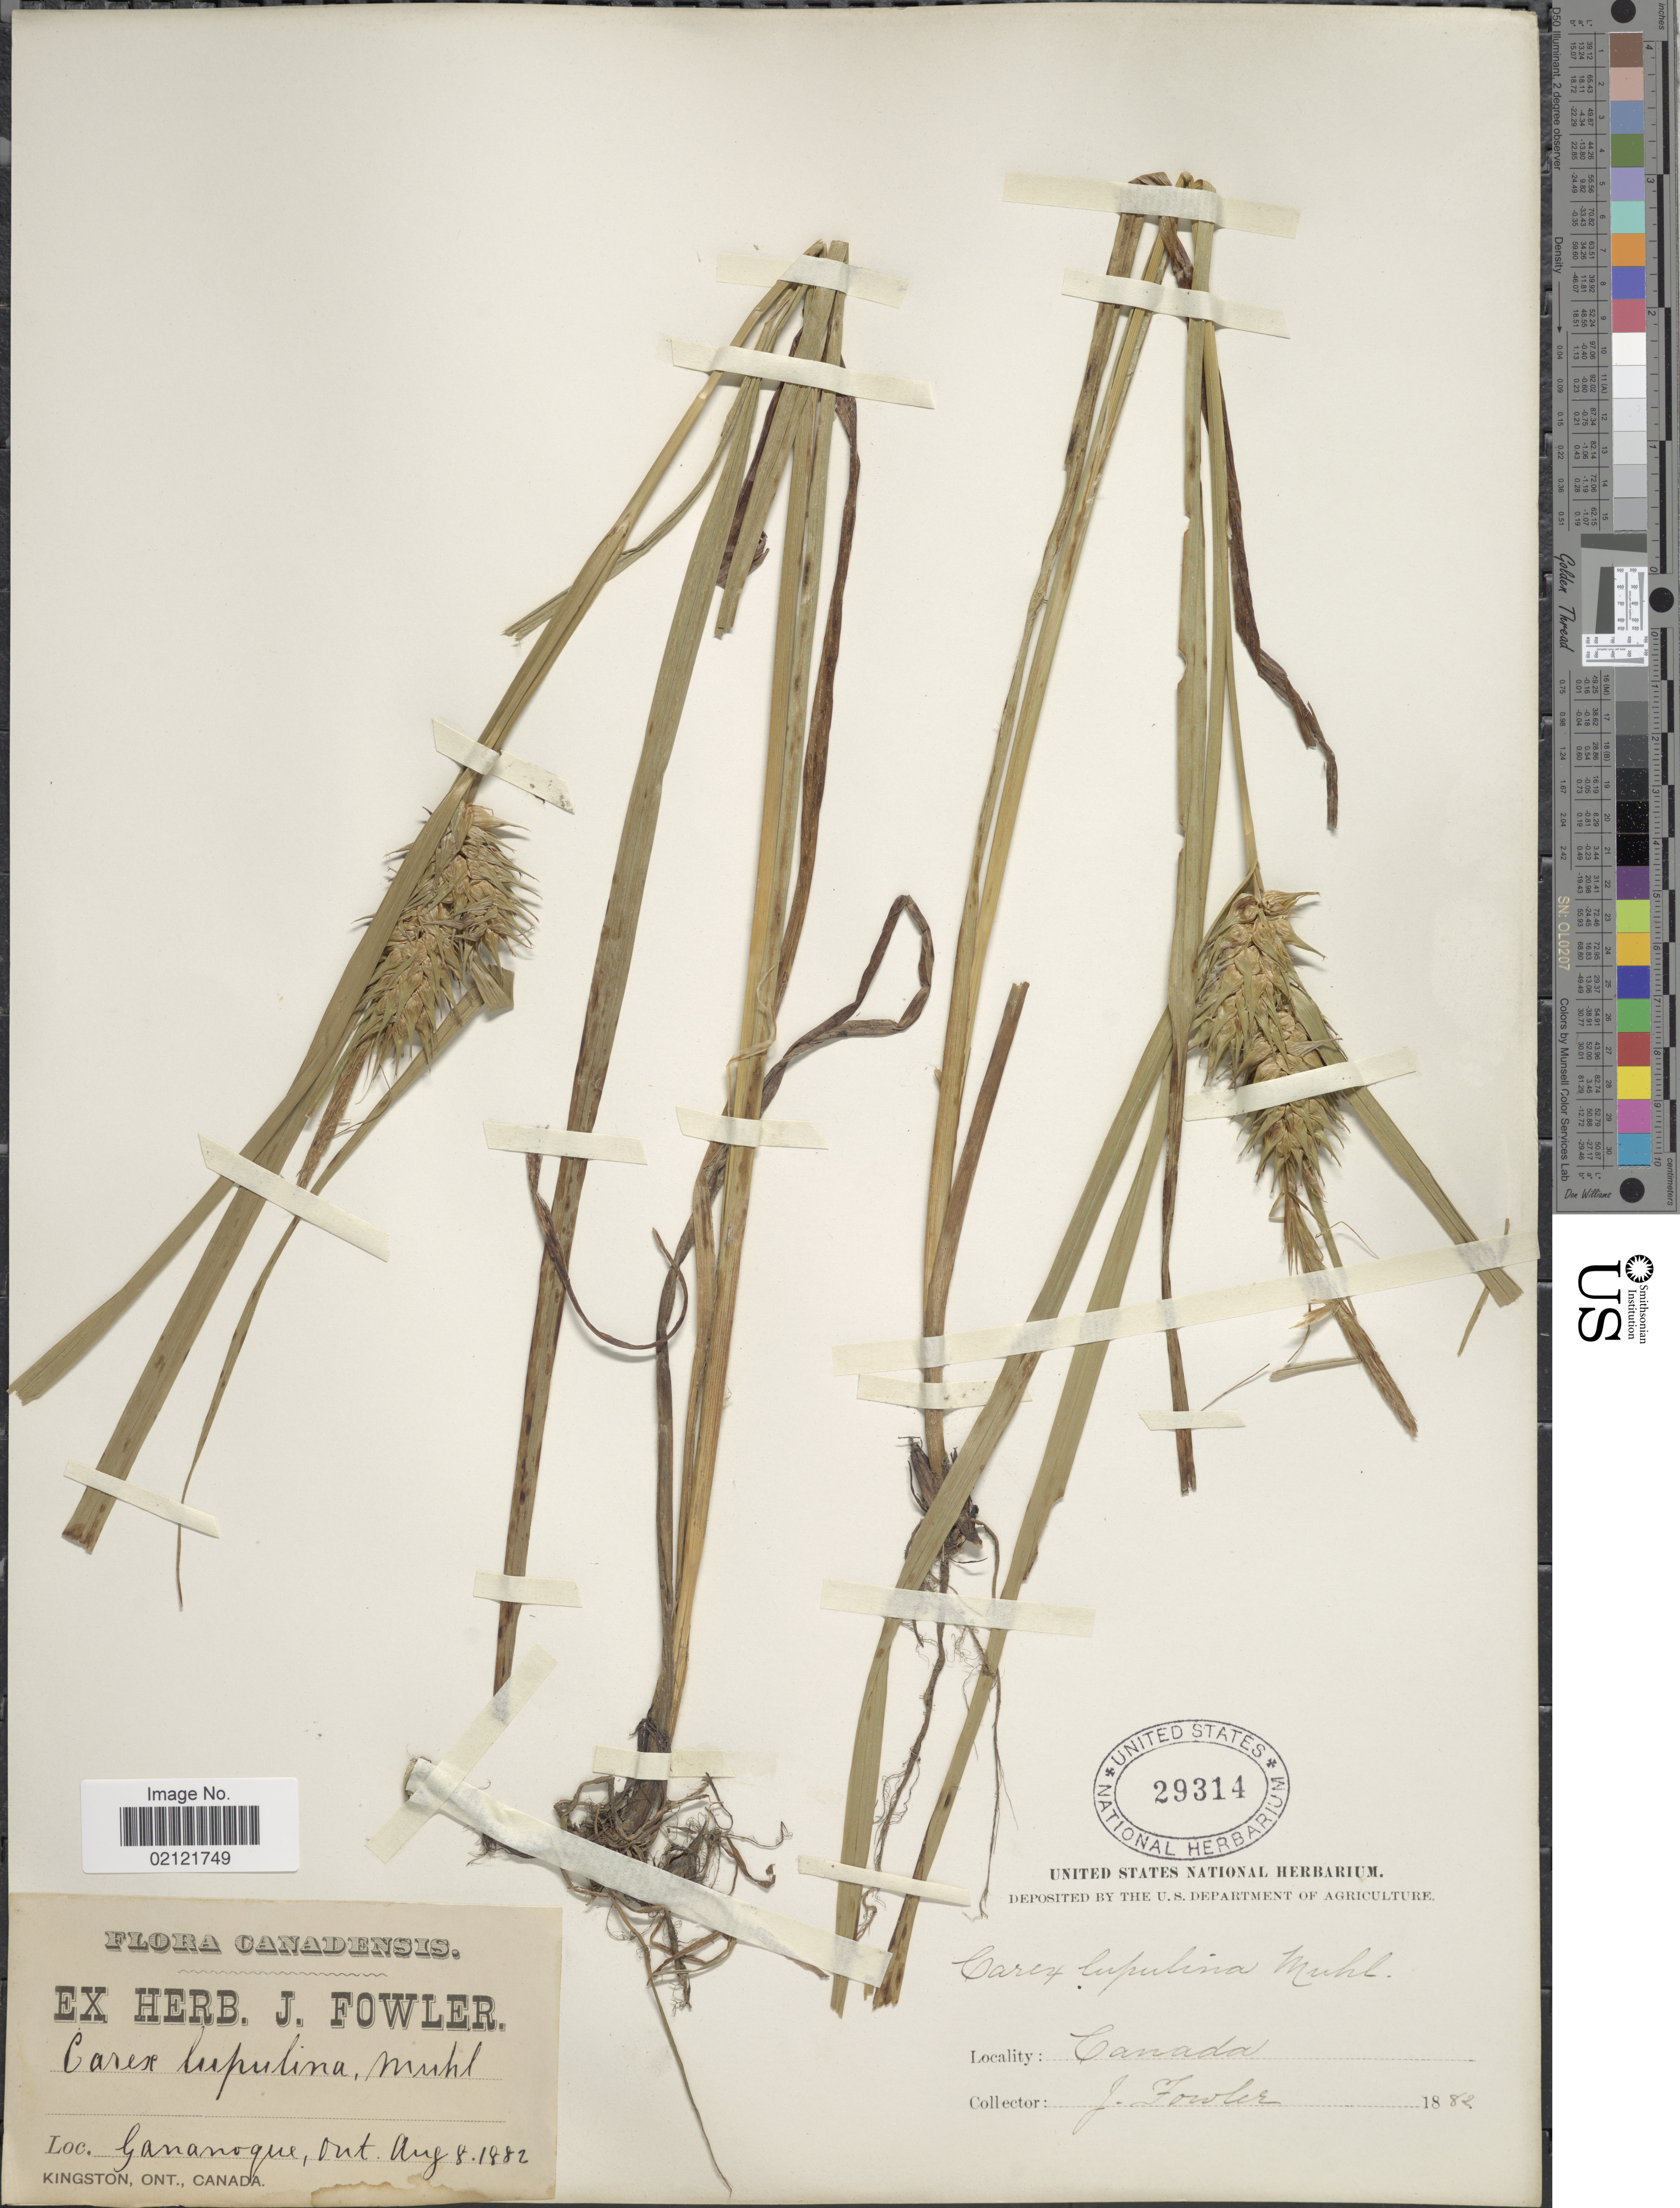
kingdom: Plantae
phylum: Tracheophyta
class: Liliopsida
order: Poales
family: Cyperaceae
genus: Carex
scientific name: Carex lupulina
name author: Muhl. ex Willd.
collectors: J. P. Fowler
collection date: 1882-08-08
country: Canada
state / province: Ontario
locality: Gananoque, Ont.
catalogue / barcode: US 29314